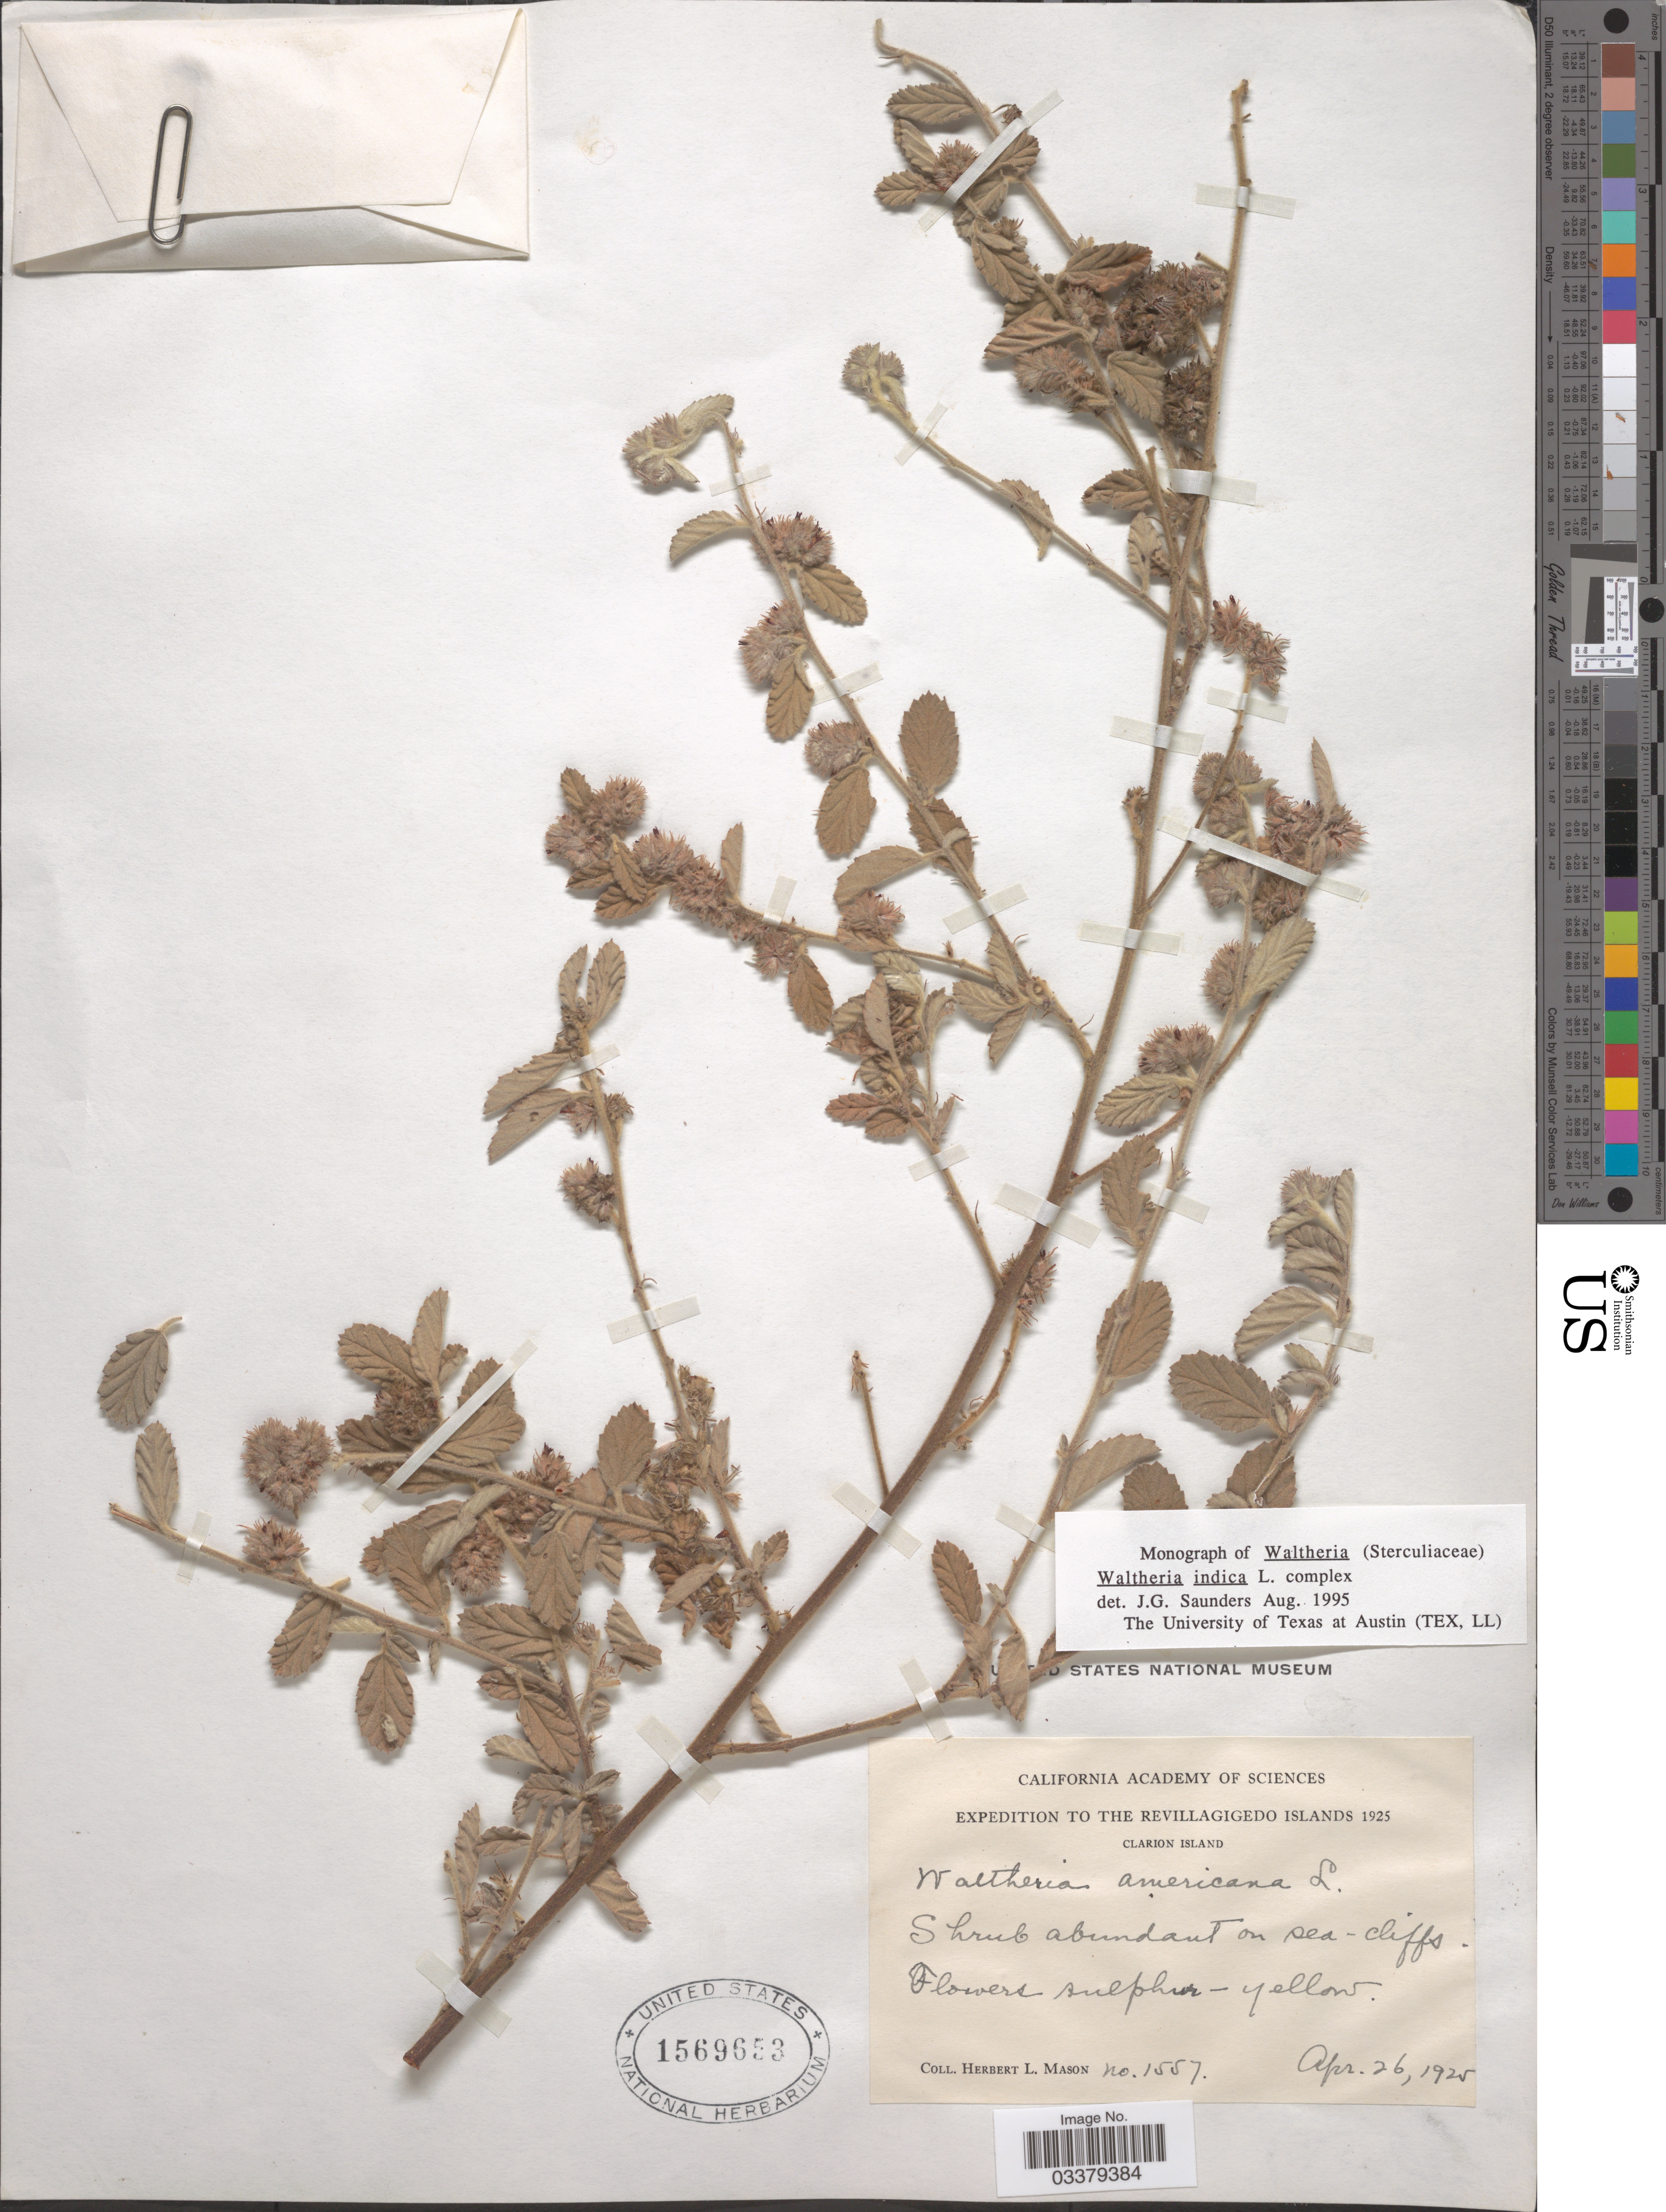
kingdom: Plantae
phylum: Tracheophyta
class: Magnoliopsida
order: Malvales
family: Malvaceae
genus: Waltheria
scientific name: Waltheria indica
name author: L.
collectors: H. L. Mason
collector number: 1557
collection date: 1925-04-26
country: Mexico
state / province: Colima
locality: The Revillagigedo Islands. Clarion Island.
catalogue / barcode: US 1569653